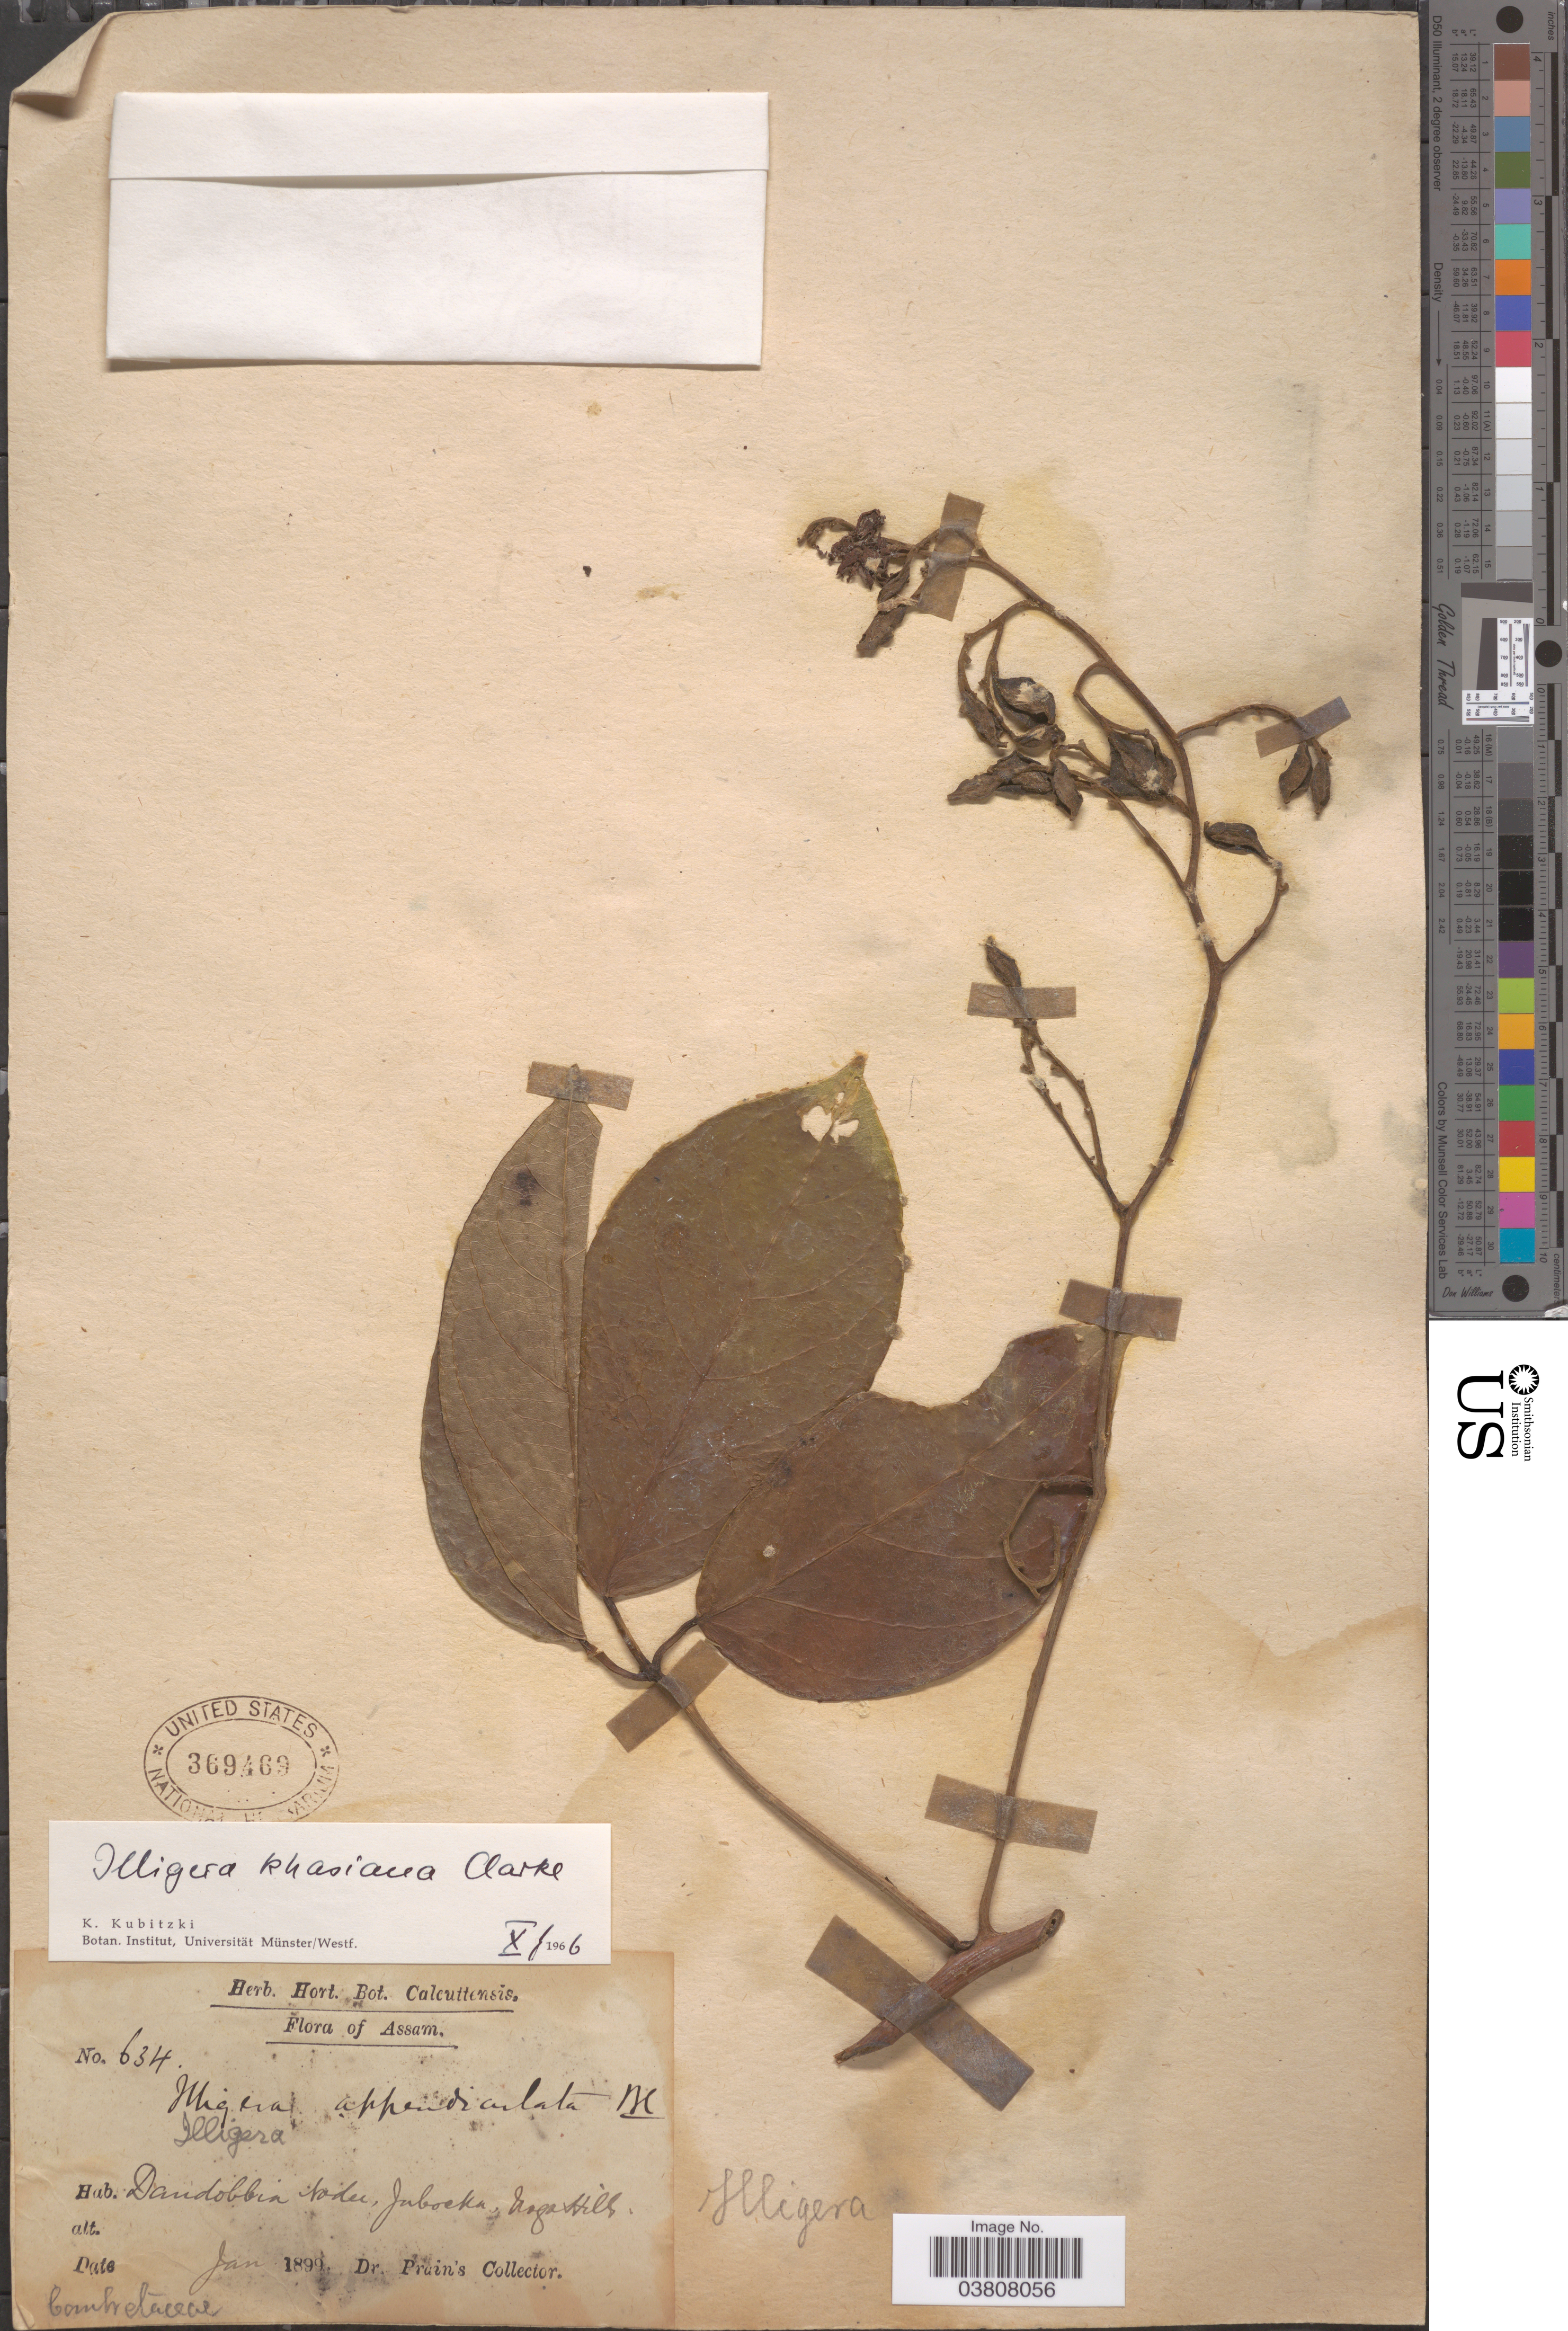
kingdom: Plantae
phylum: Tracheophyta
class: Magnoliopsida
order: Laurales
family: Hernandiaceae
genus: Illigera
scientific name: Illigera khasiana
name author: C.B. Clarke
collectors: Dr. Prain's collector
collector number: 634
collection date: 1899-01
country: India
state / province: Assam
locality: Dandobbin Nodu [interpreted], Jabocka, Naga Hill.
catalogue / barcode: US 369469